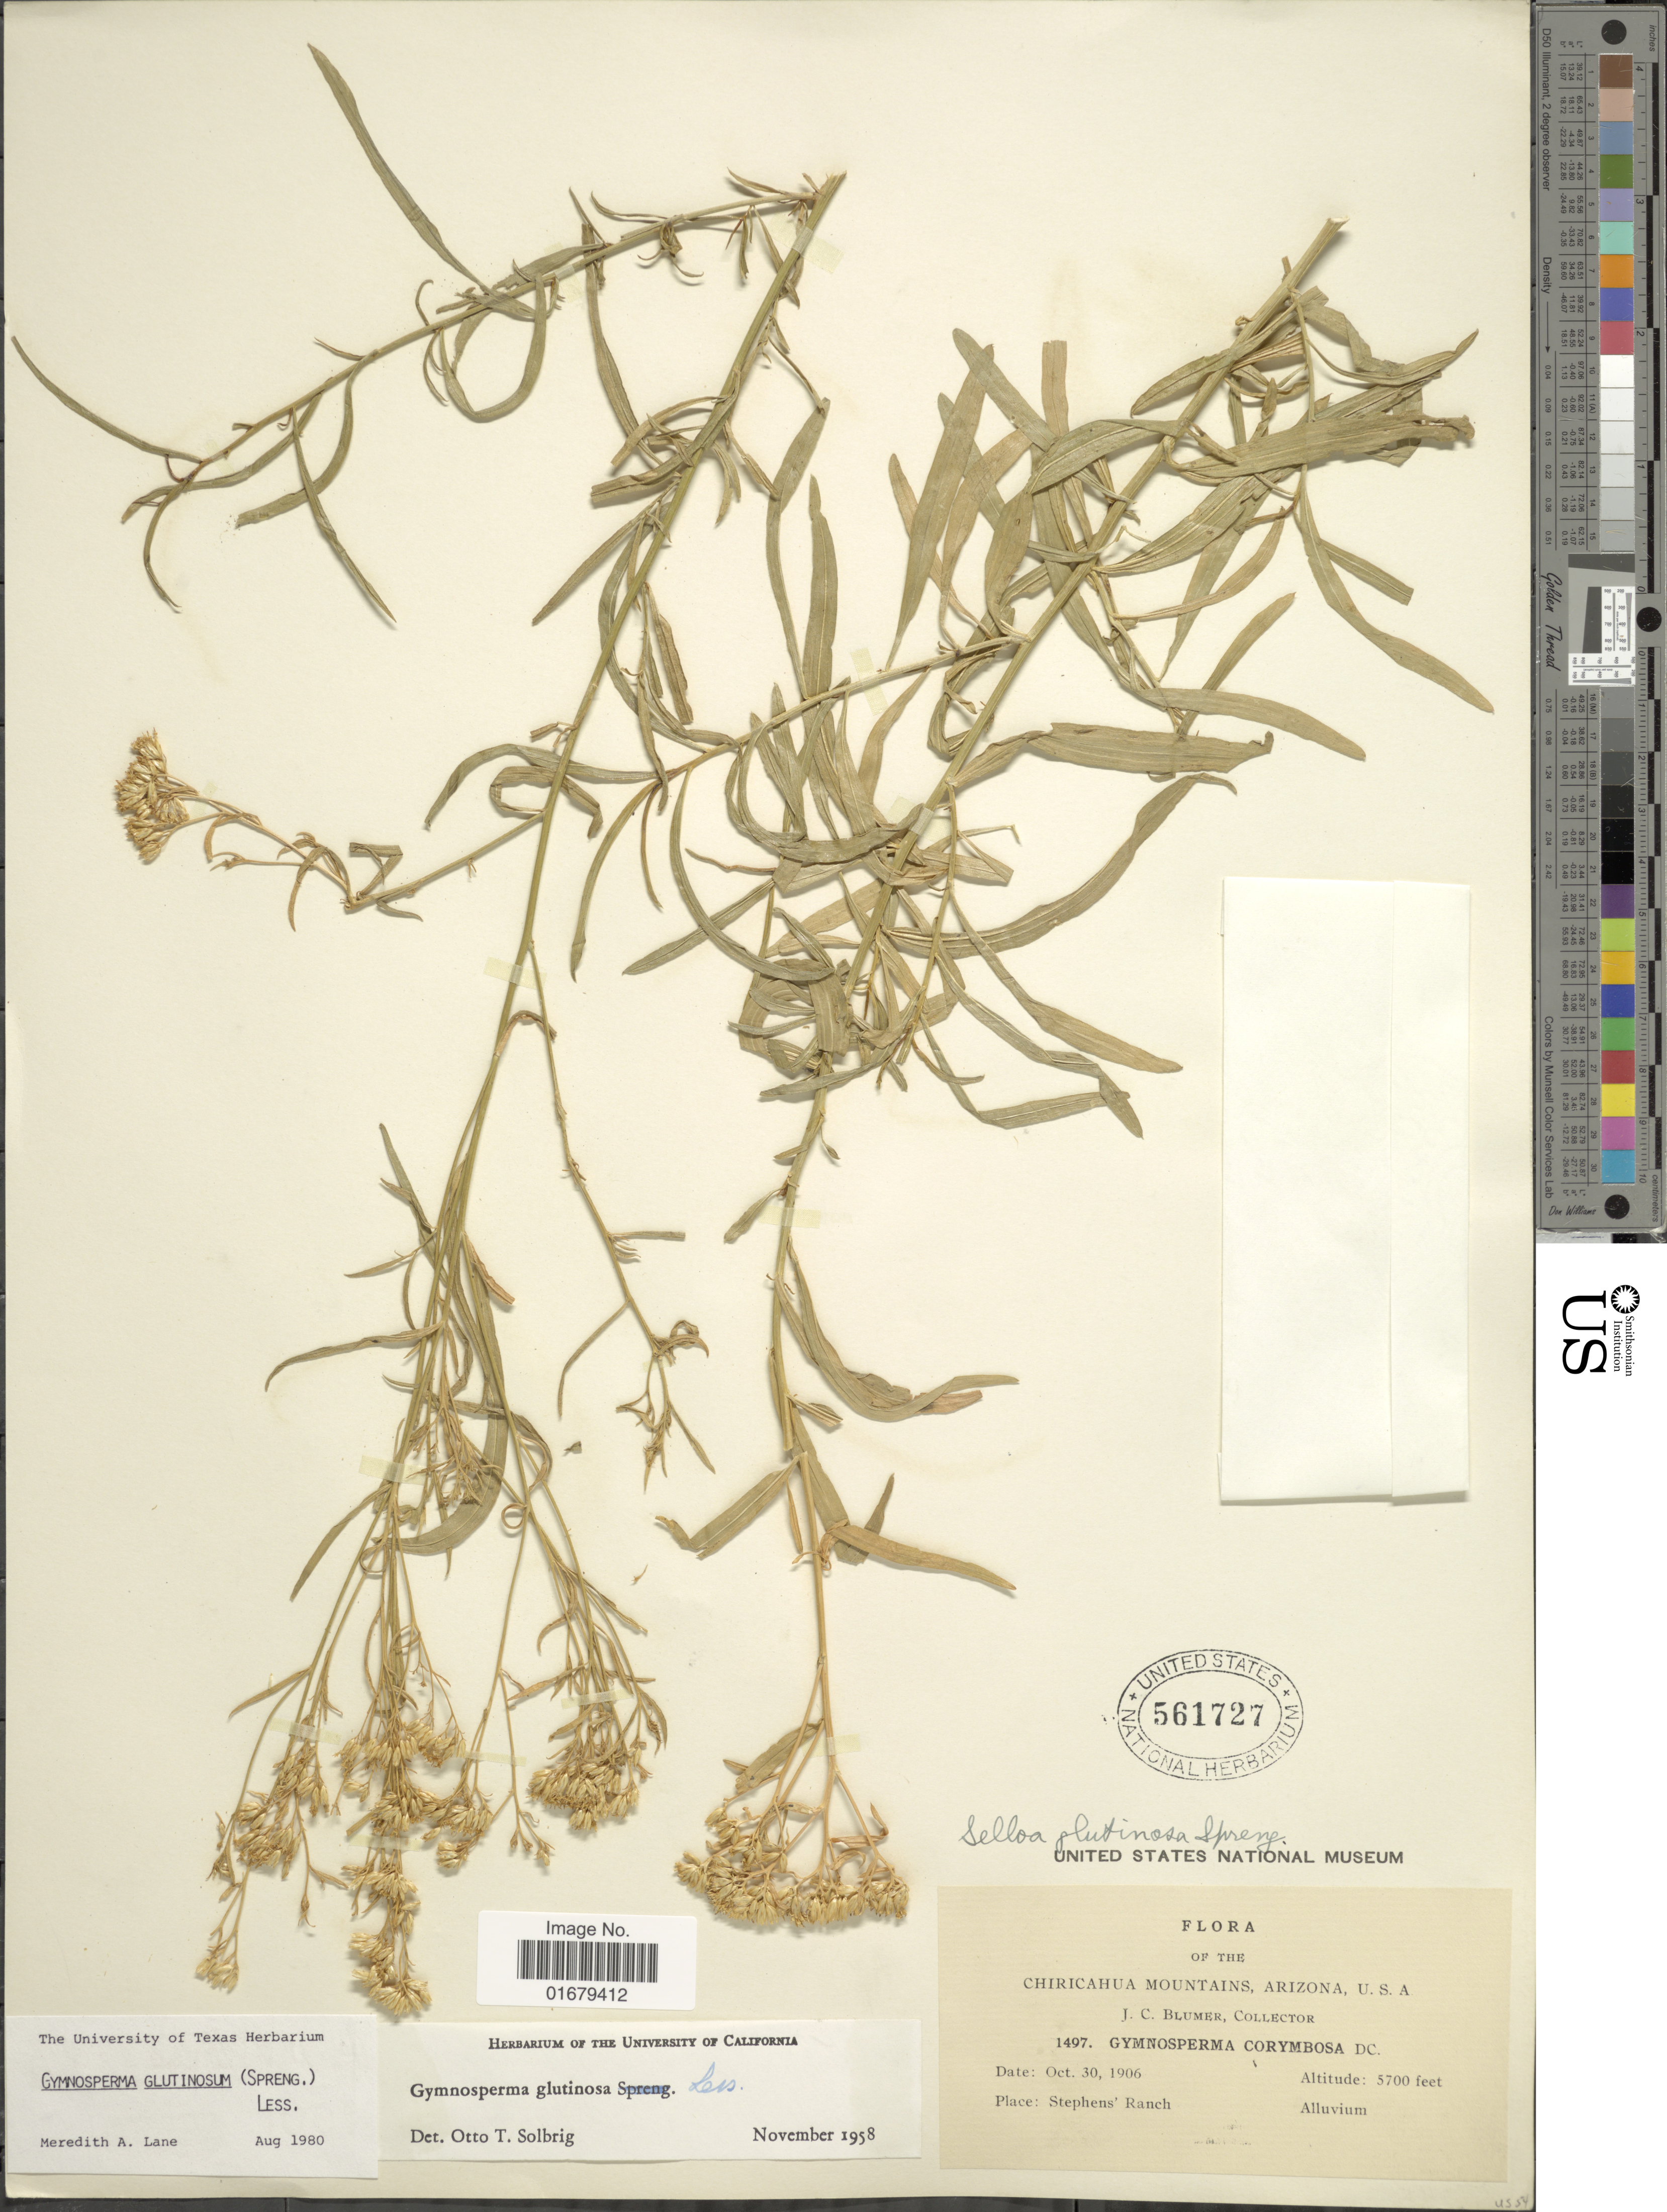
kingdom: Plantae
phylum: Tracheophyta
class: Magnoliopsida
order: Asterales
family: Asteraceae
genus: Gymnosperma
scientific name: Gymnosperma glutinosum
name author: (Spreng.) Less.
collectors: J. C. Blumer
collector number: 1497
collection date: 1906-10-30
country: United States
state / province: Arizona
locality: Chiricahua Mountains, Stephen 's Ranch.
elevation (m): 1737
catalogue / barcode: US 561727